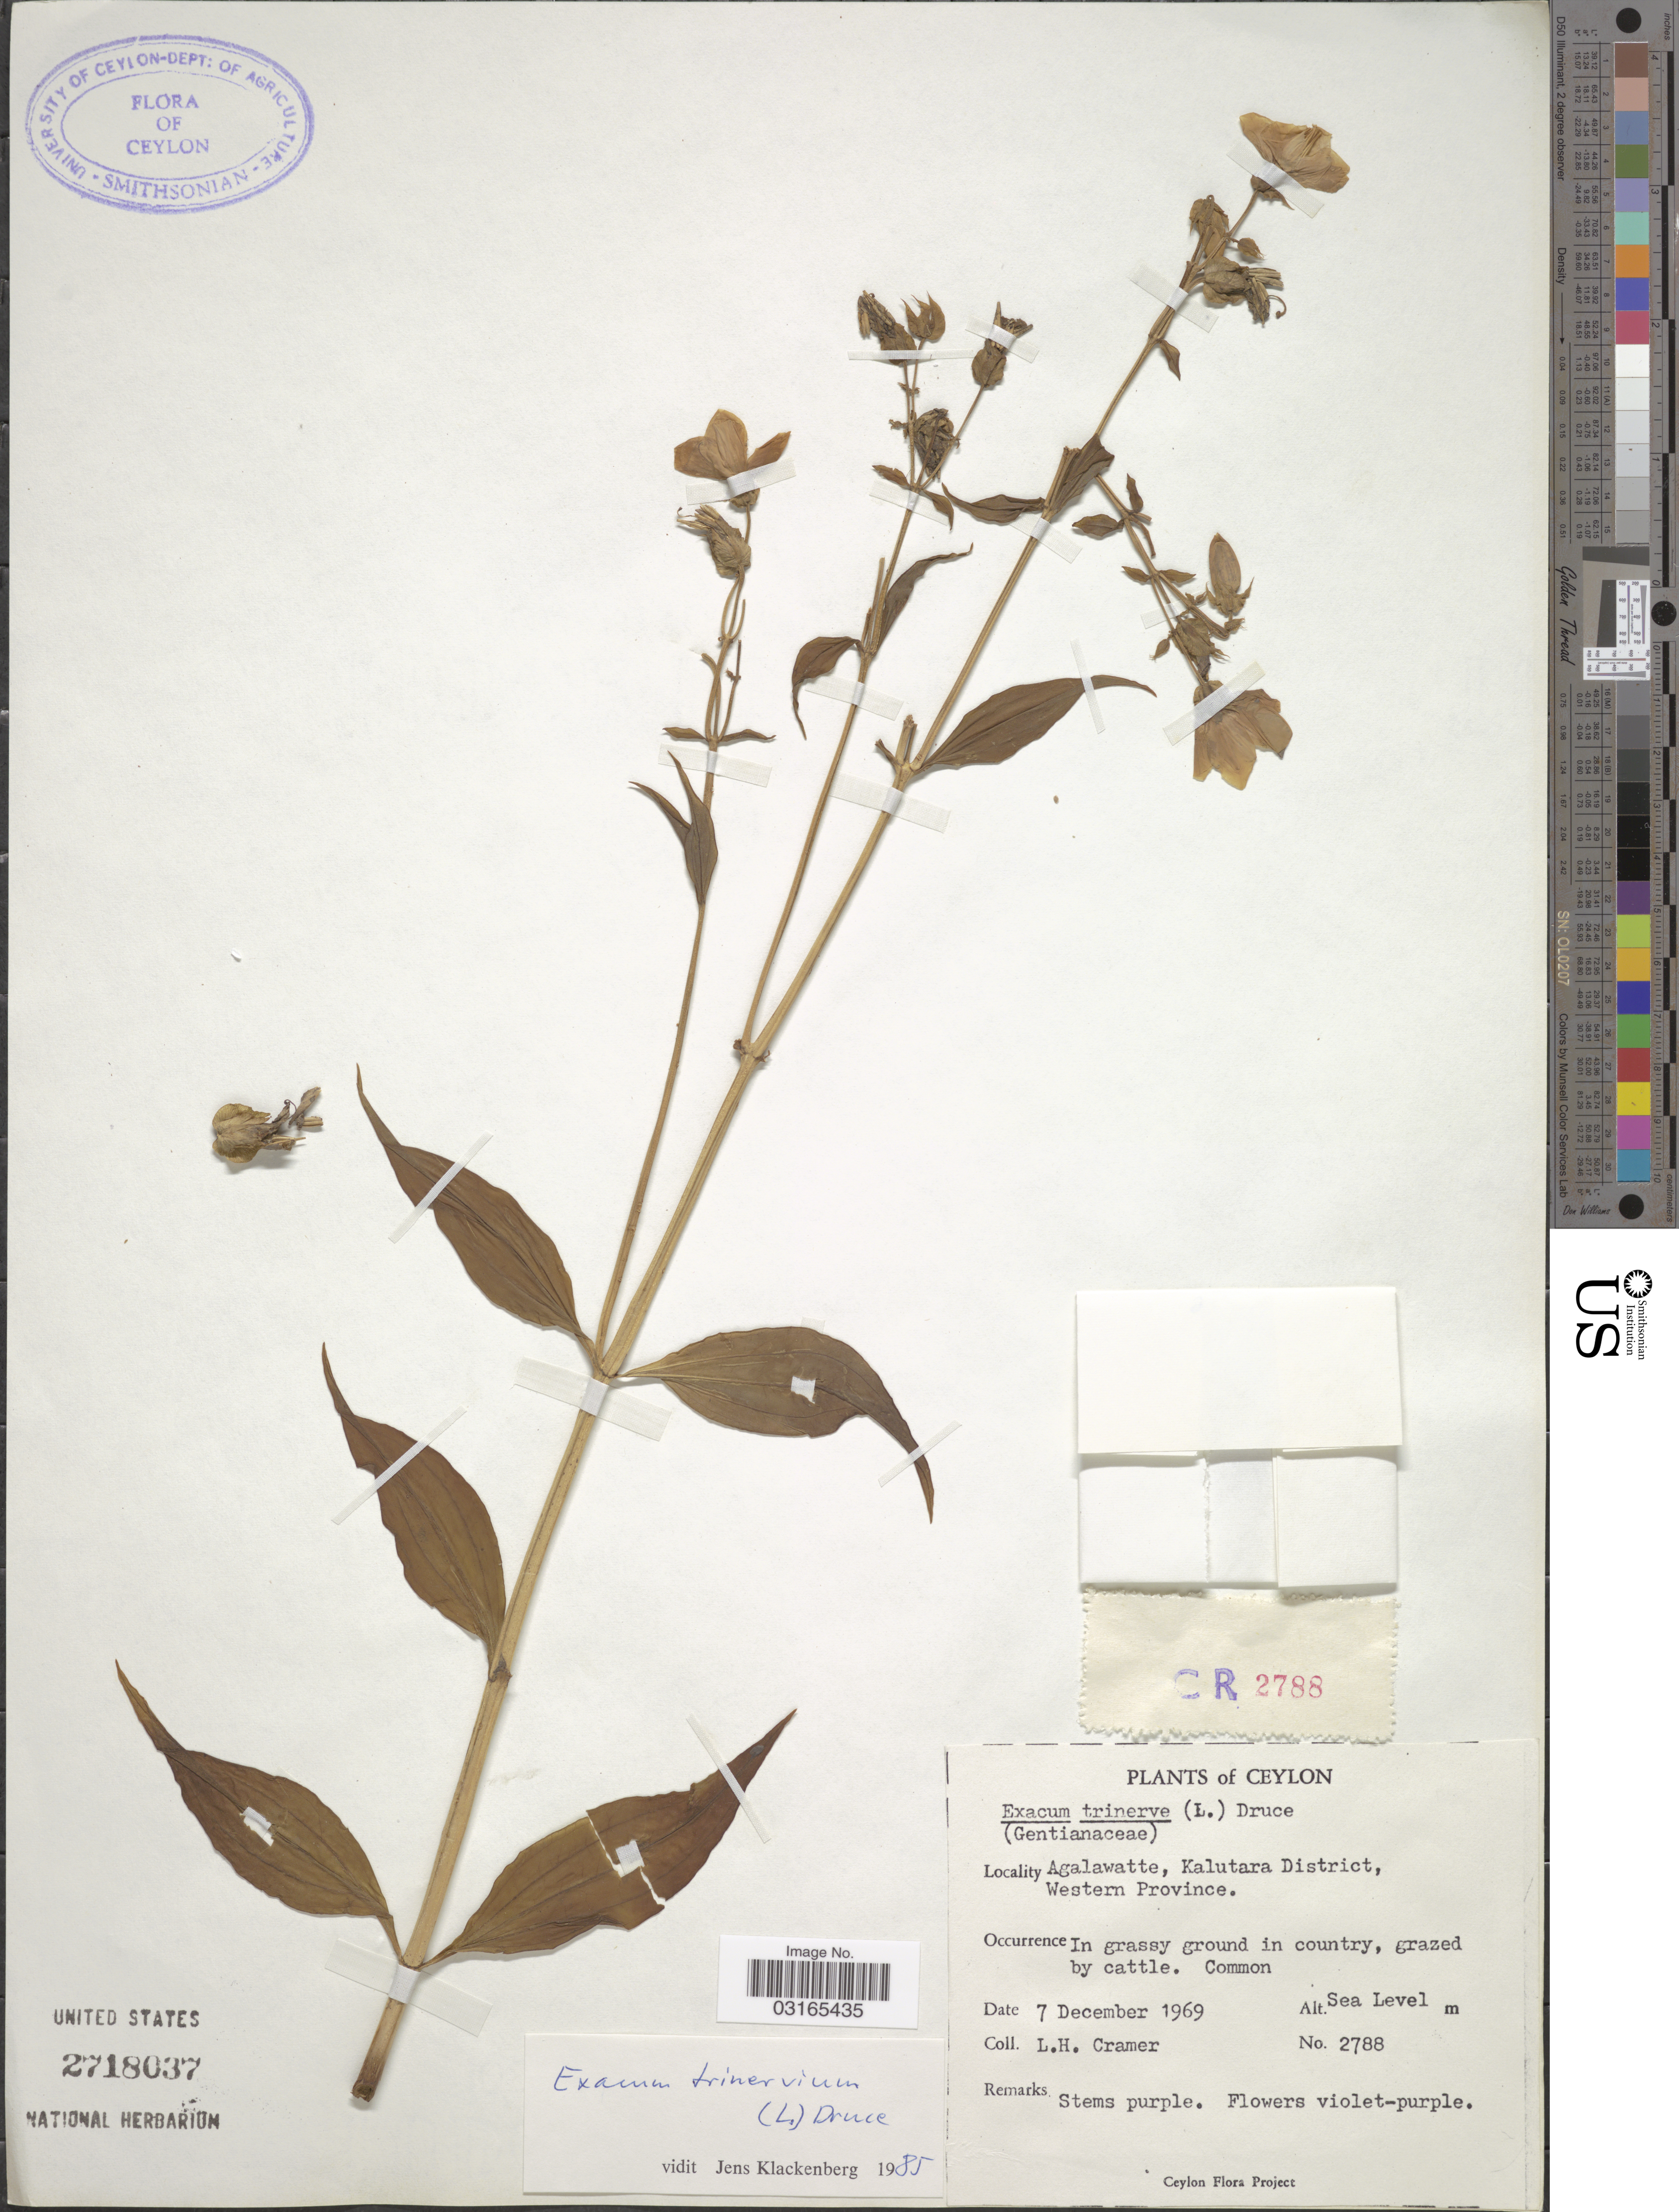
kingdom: Plantae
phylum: Tracheophyta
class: Magnoliopsida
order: Gentianales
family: Gentianaceae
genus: Exacum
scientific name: Exacum trinervium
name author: (L.) Druce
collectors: L. H. Cramer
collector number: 2788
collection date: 1969-12-07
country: Sri Lanka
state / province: Western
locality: Ceylon. Agalawatte, Kalutara District.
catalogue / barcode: US 2718037